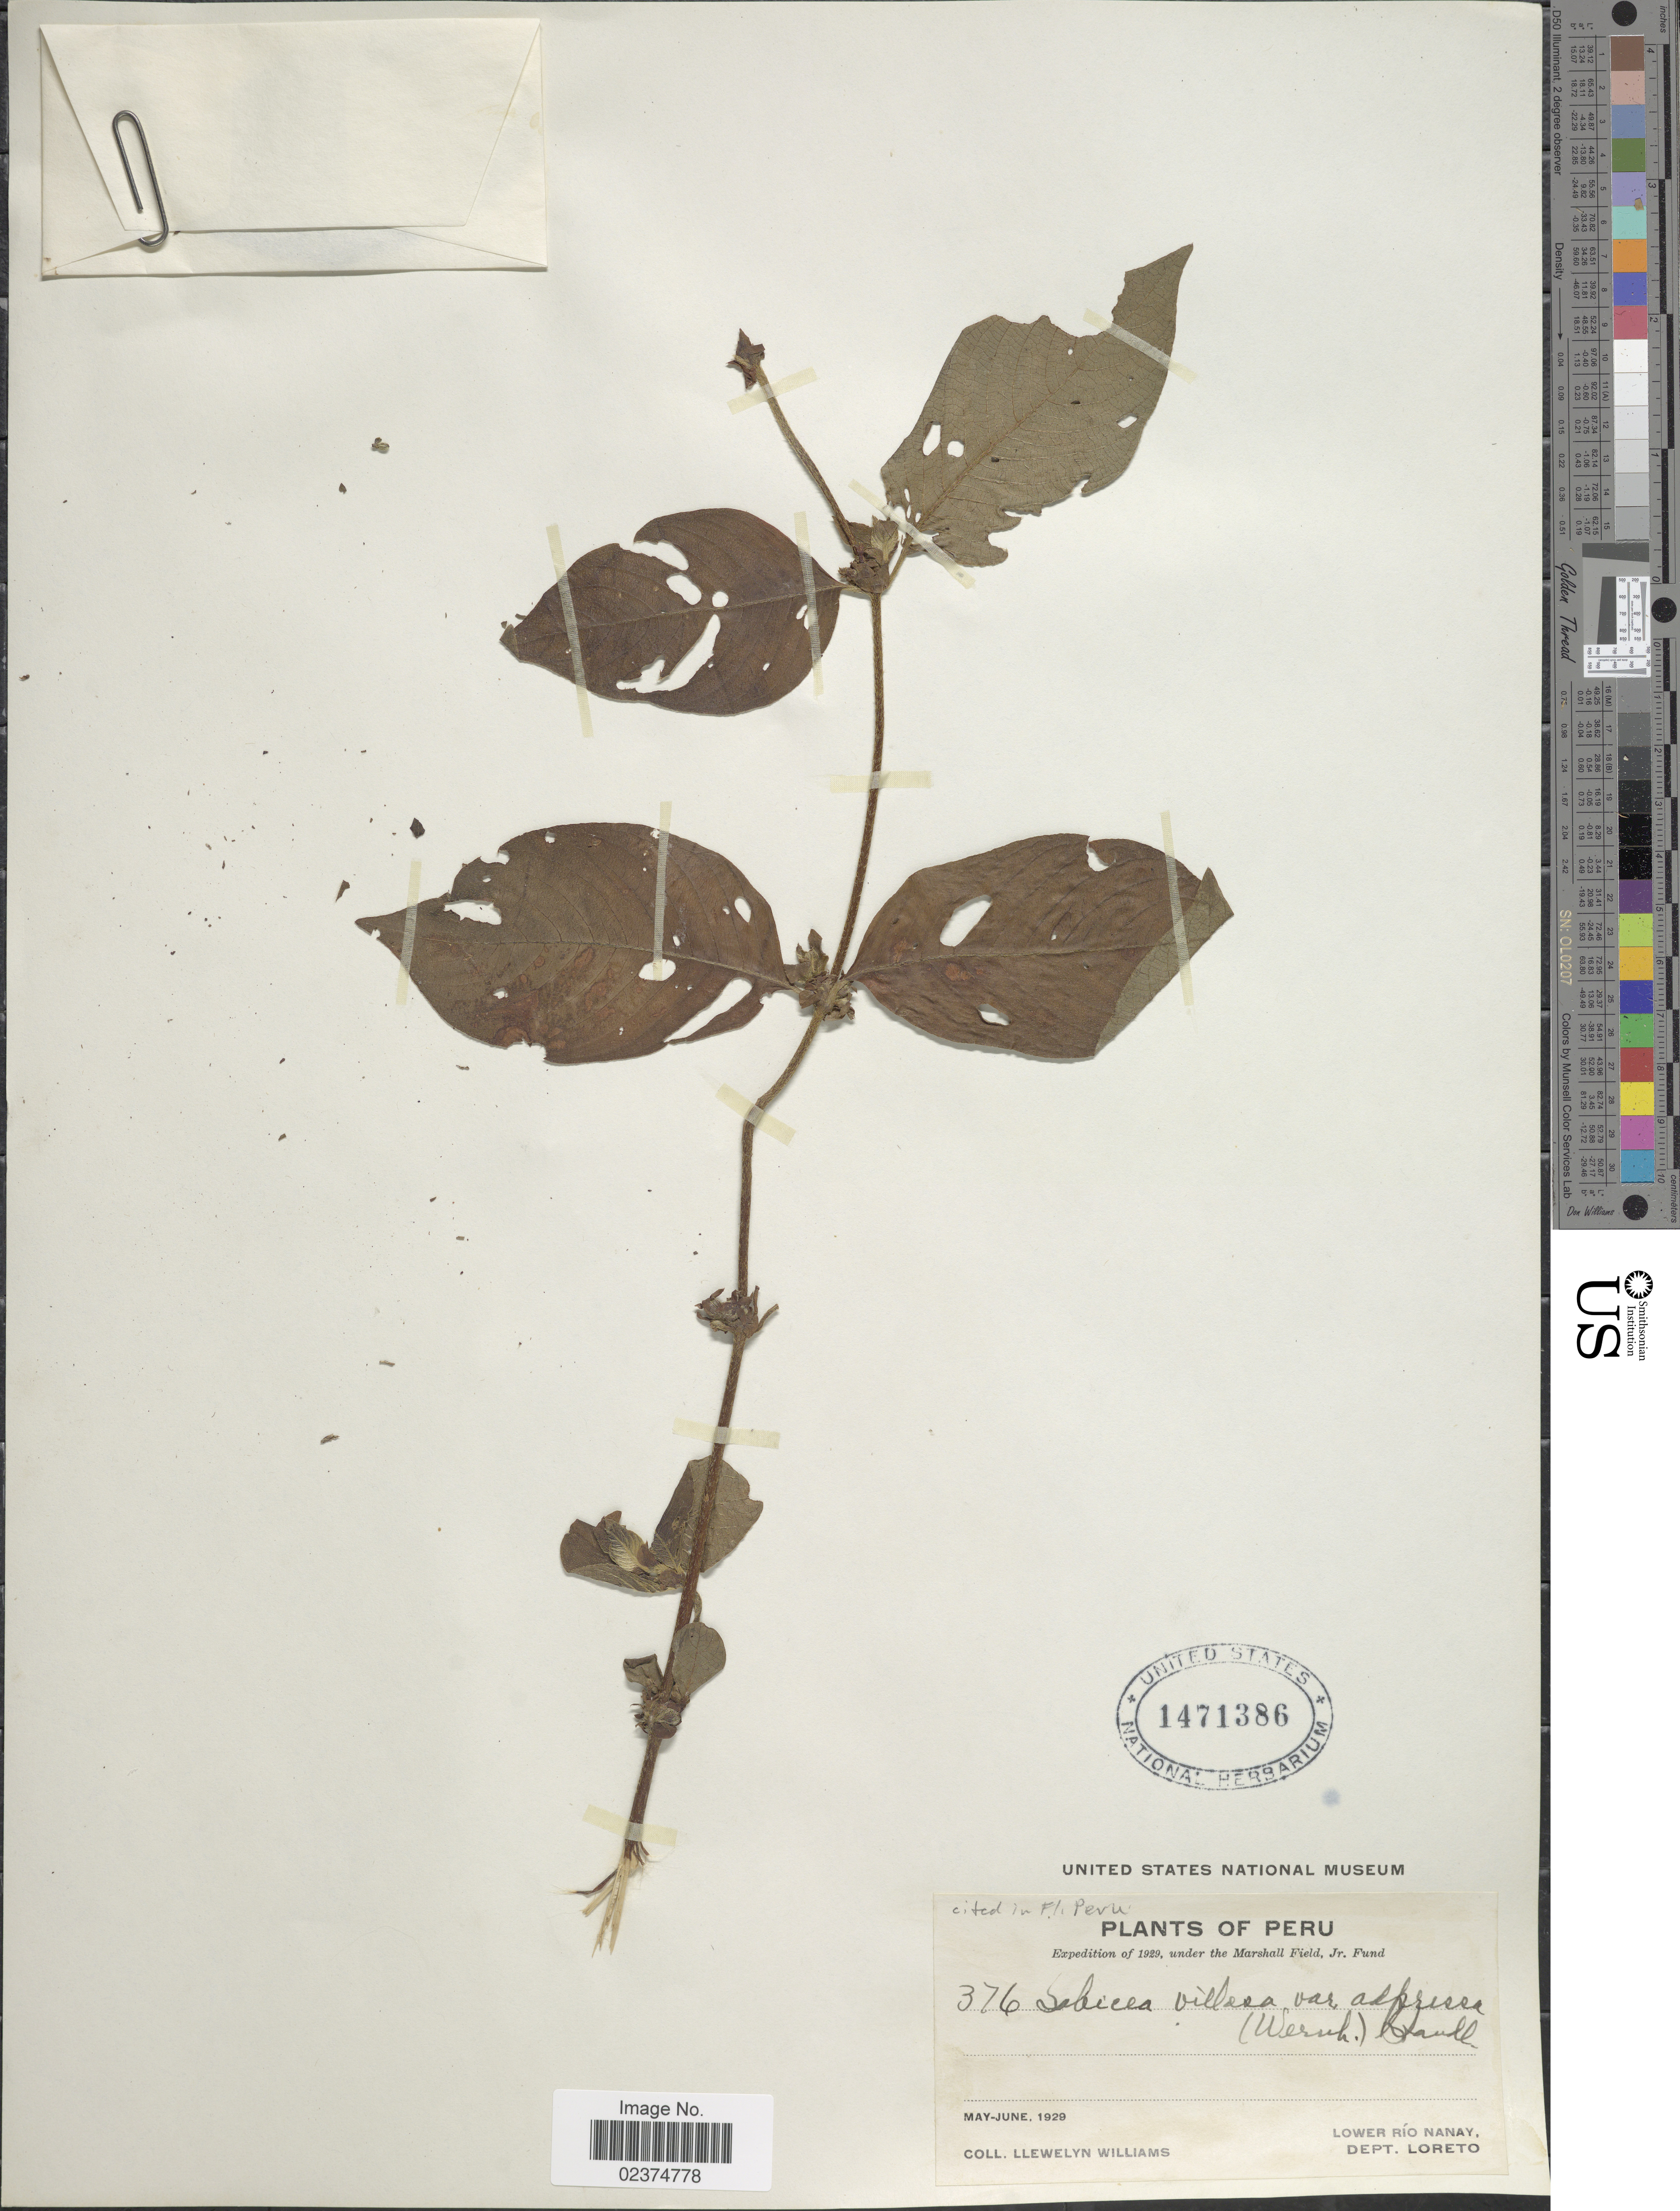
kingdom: Plantae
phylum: Tracheophyta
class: Magnoliopsida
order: Gentianales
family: Rubiaceae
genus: Sabicea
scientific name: Sabicea villosa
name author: Willd. ex Roem. & Schult.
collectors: Ll. Williams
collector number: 376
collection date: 1929-05/1929-06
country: Peru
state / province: Loreto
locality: Lower Rio Nanay, Dept. Loreto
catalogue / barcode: US 1471386